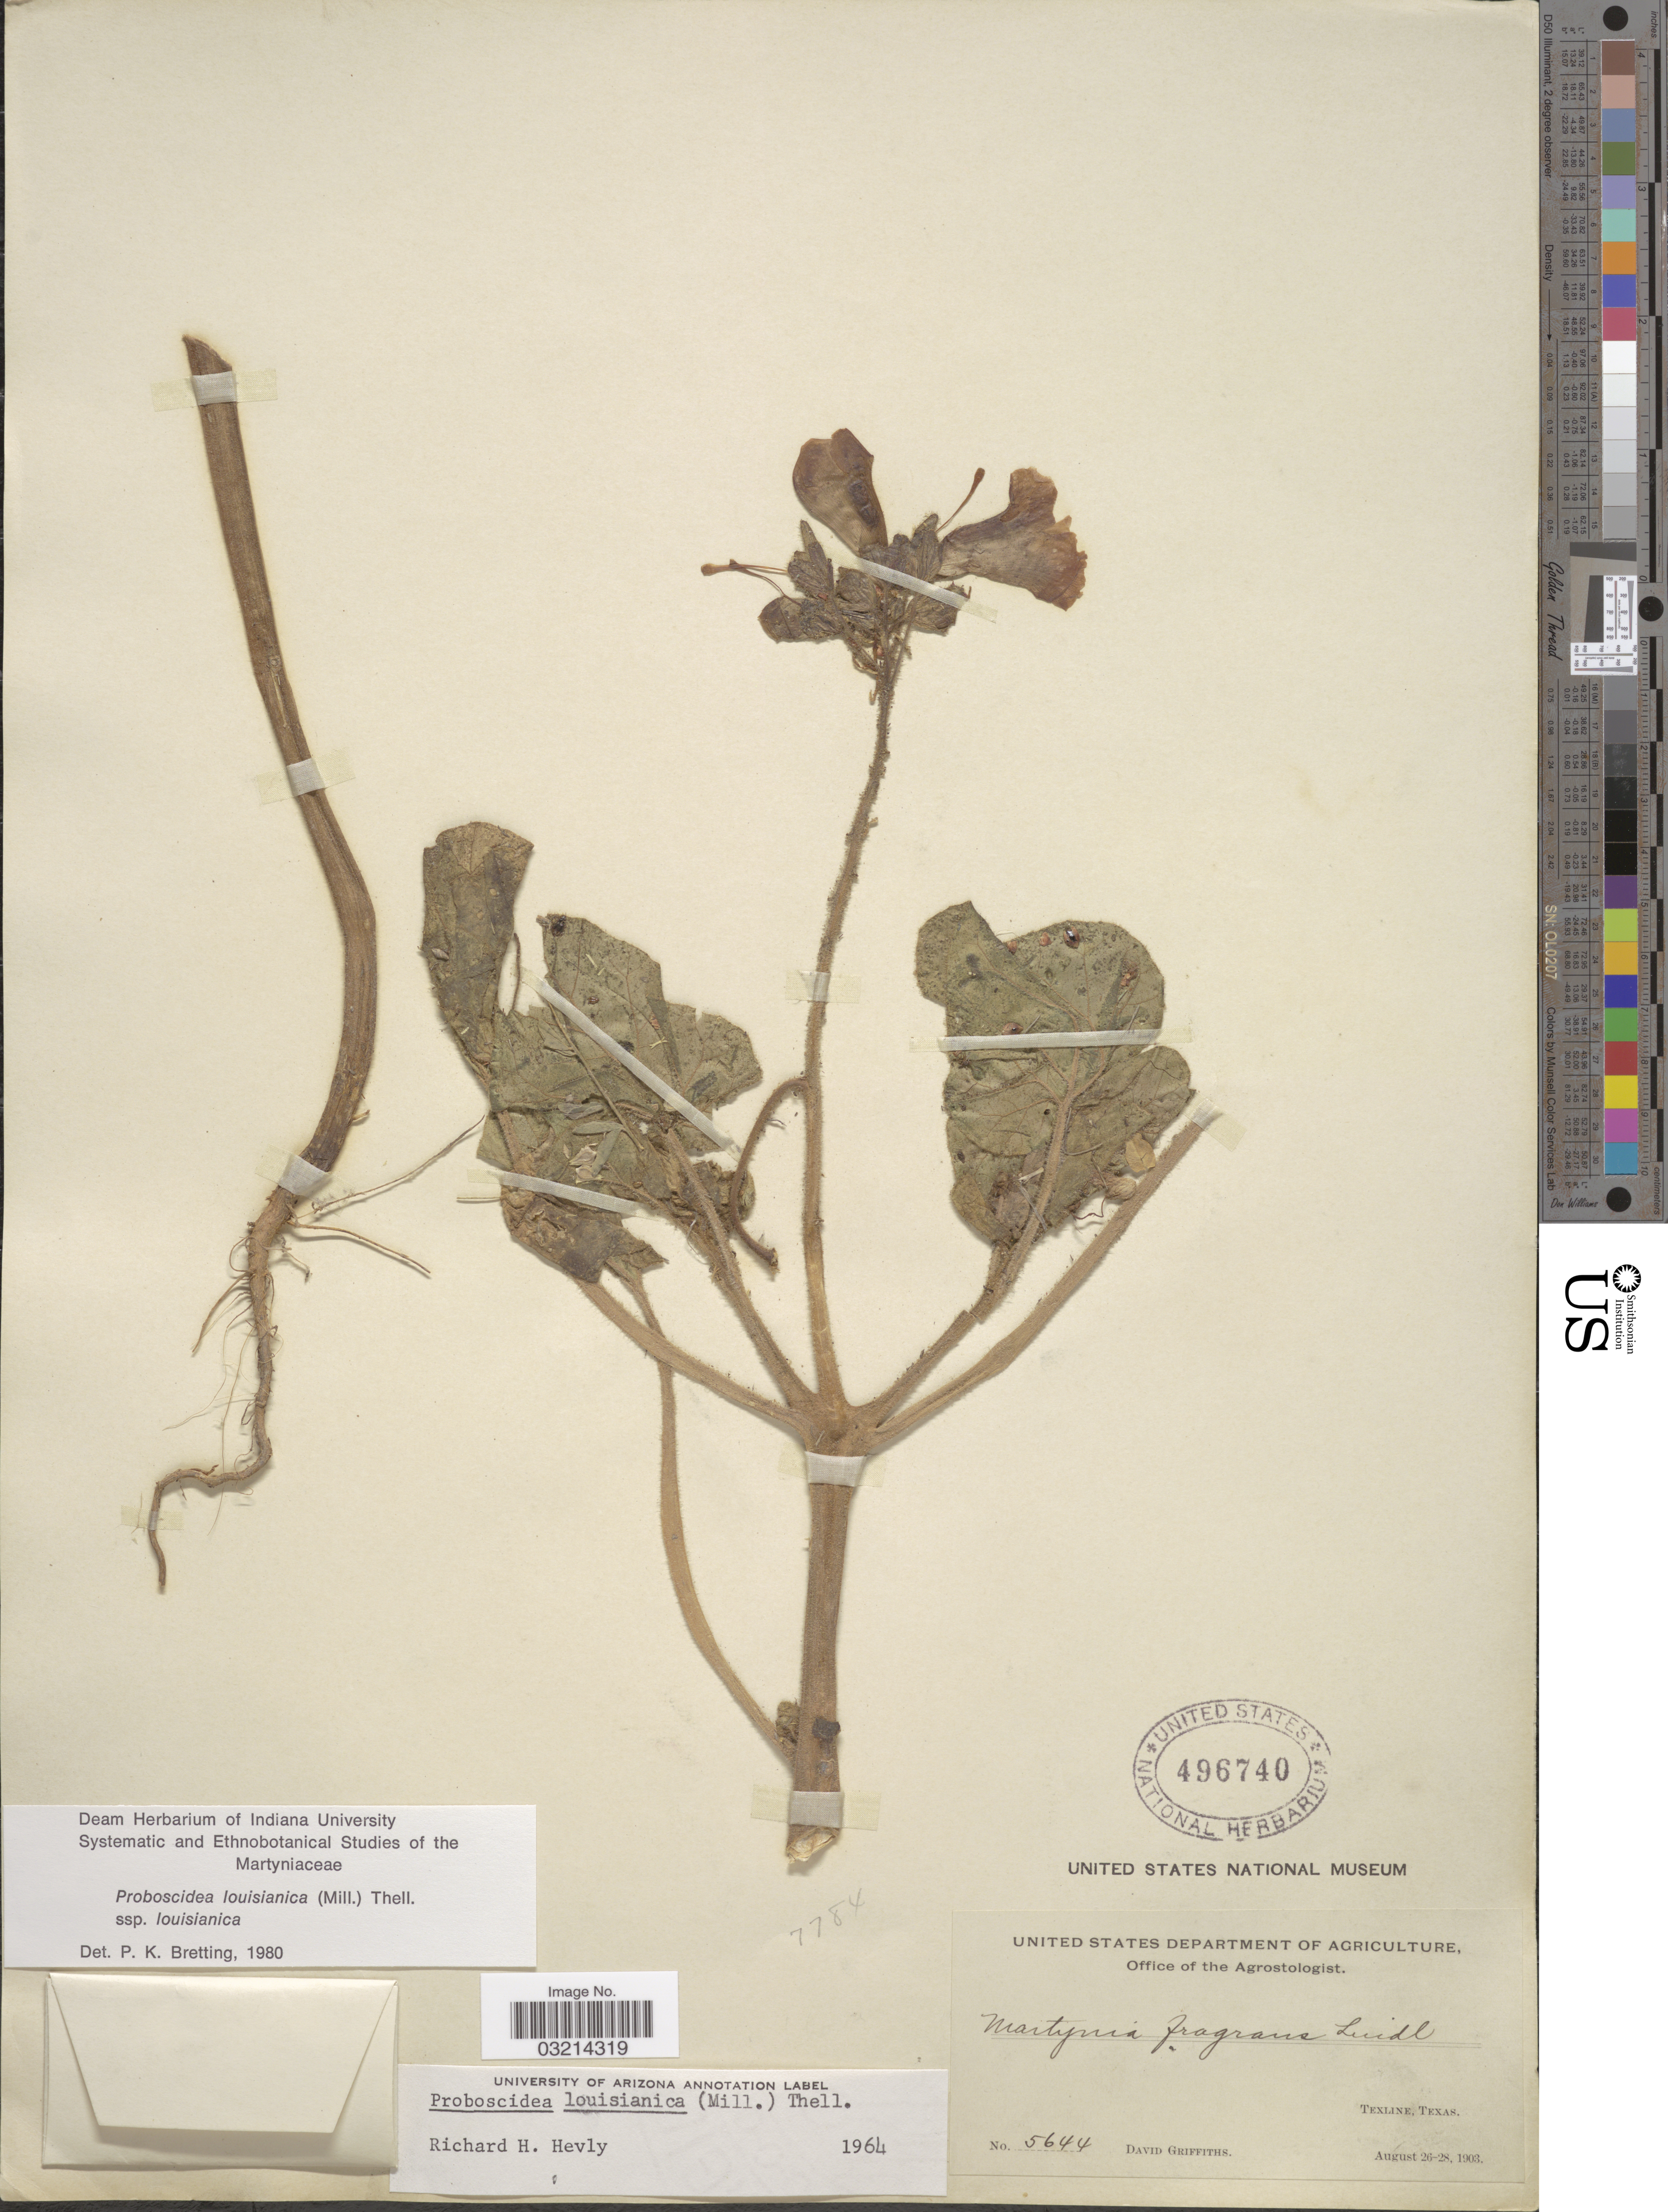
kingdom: Plantae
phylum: Tracheophyta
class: Magnoliopsida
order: Lamiales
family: Martyniaceae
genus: Proboscidea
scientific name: Proboscidea louisianica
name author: Thell.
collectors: D. Griffiths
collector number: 5644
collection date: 1903-08-26/1903-08-28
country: United States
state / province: Texas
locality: Texline.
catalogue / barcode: US 496740